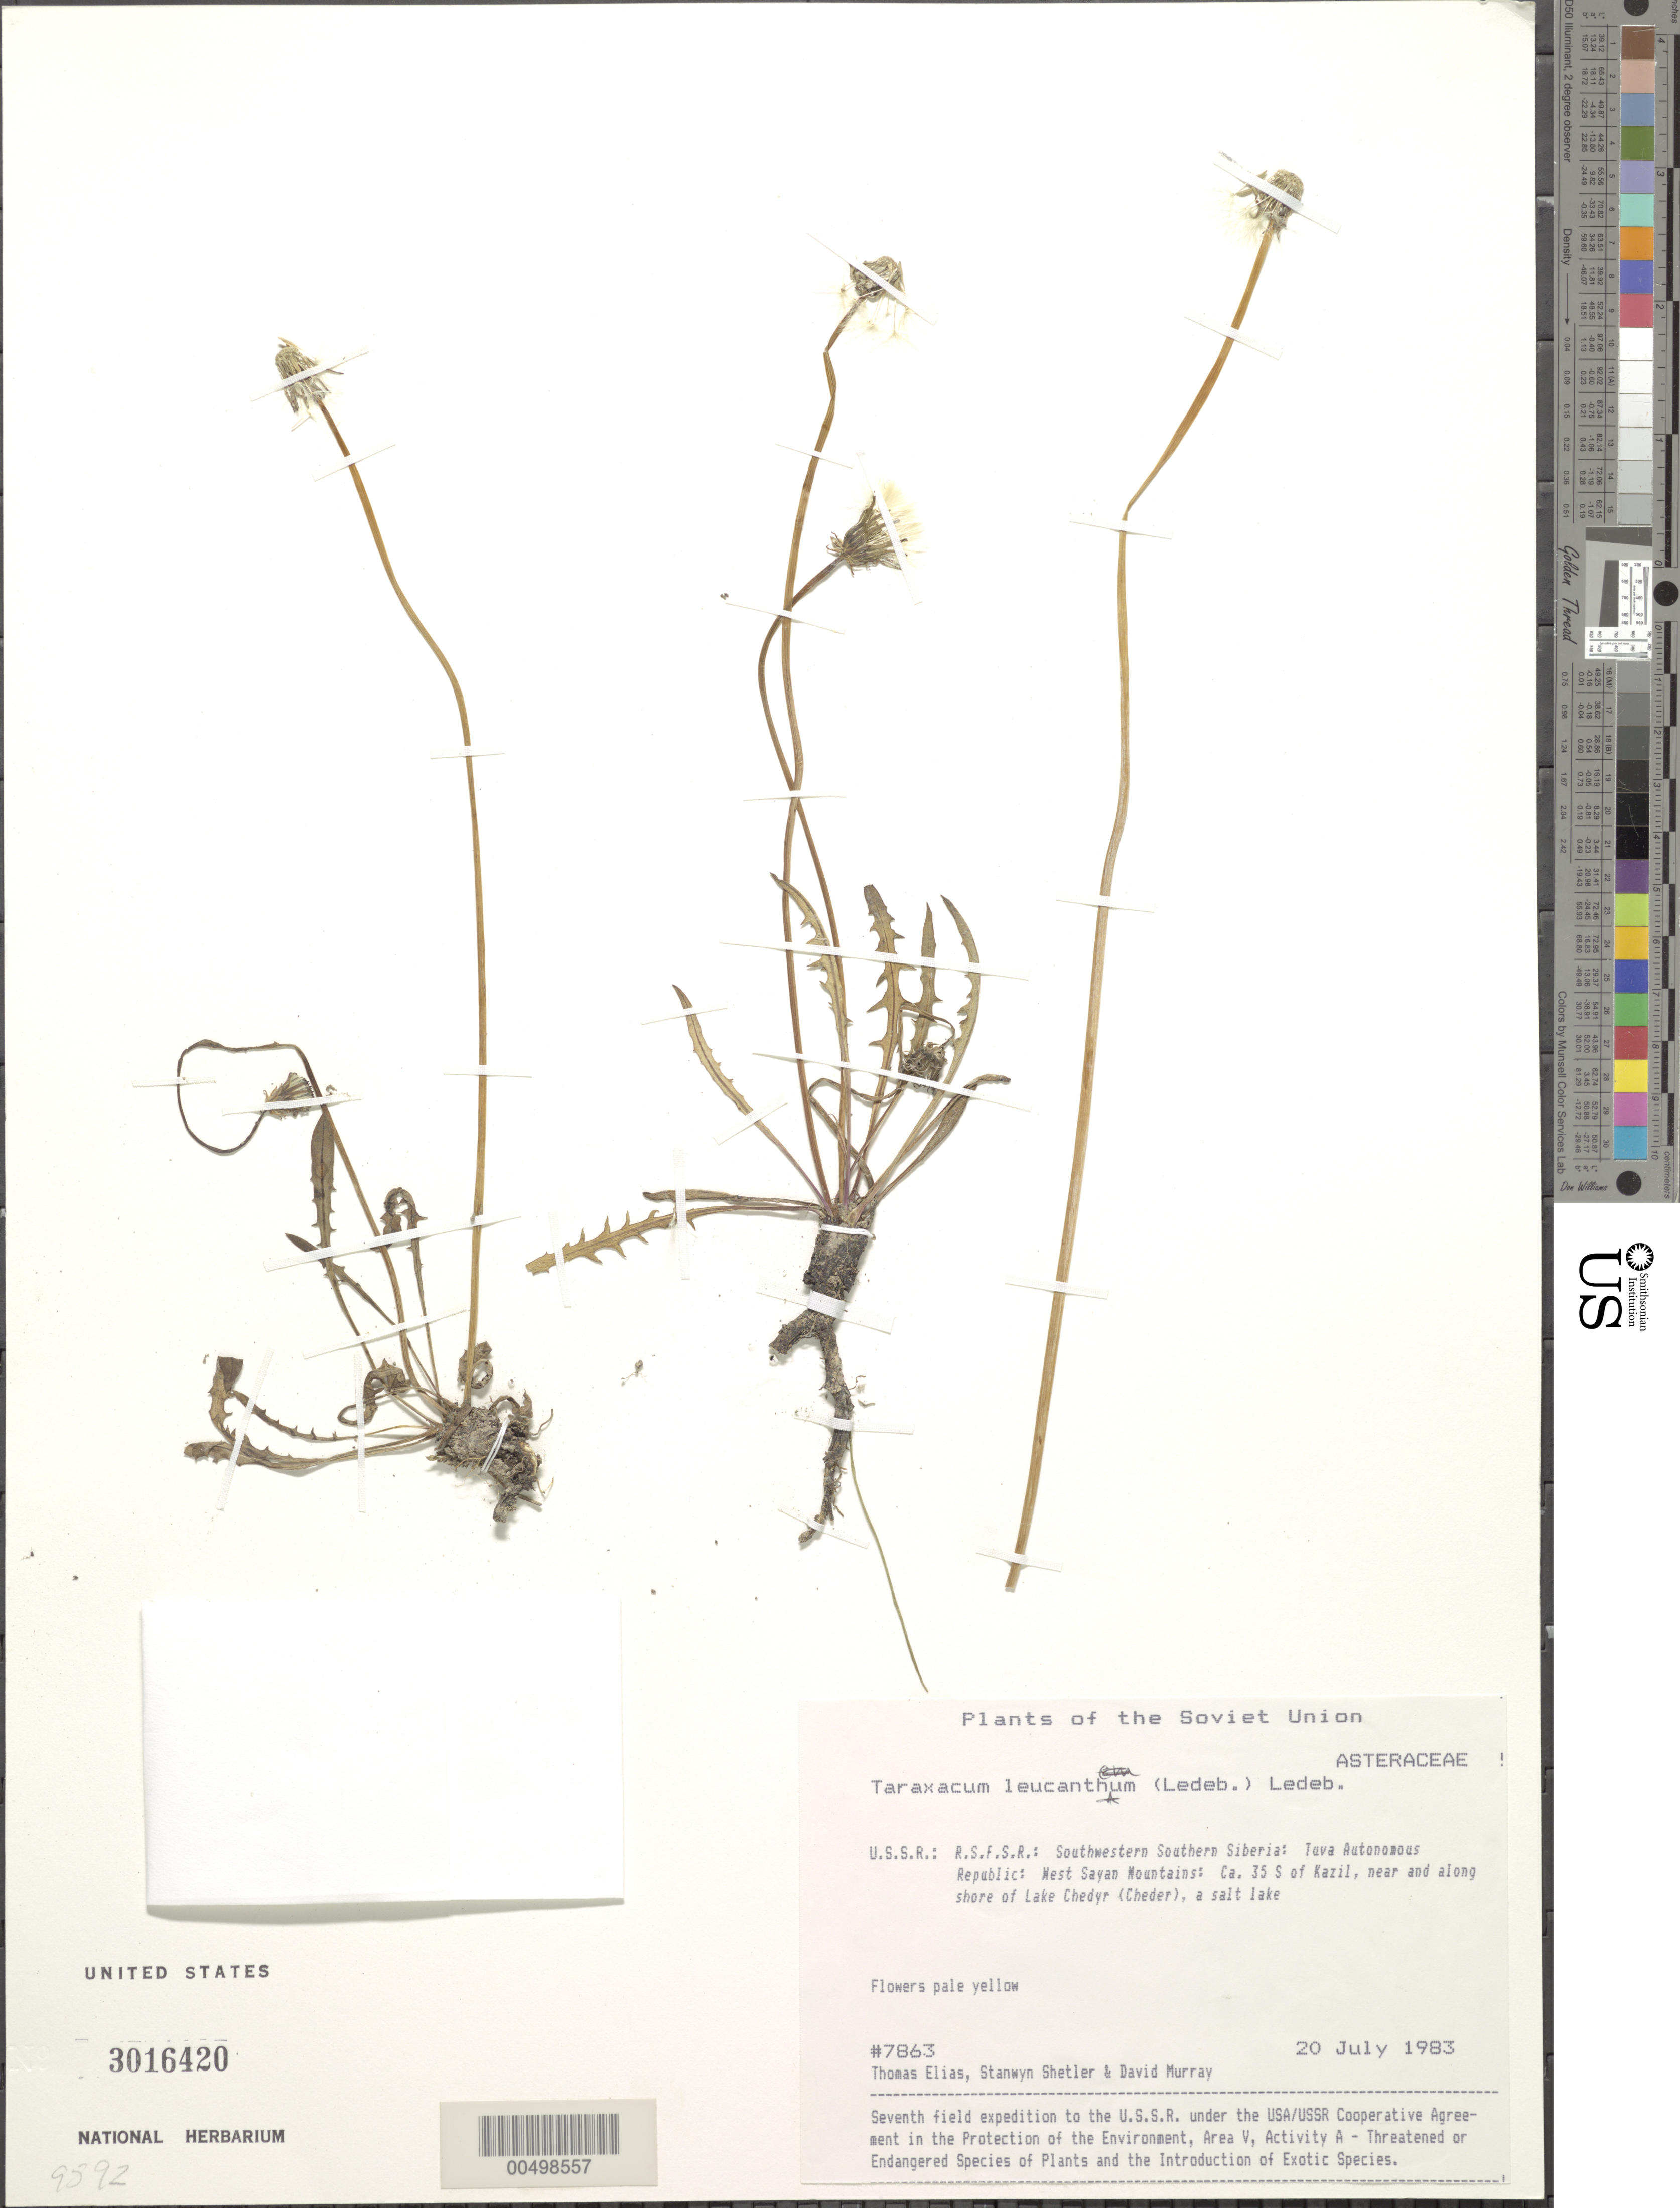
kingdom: Plantae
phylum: Tracheophyta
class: Magnoliopsida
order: Asterales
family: Asteraceae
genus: Taraxacum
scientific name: Taraxacum leucanthum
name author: (Ledeb.) Ledeb.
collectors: T. Elias, S. Shetler & D. F. Murray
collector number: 7863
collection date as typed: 20 Jul 1983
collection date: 1983-07-20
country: Russian Federation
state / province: Tuva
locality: West Sayan Mountains, ca. 35 [km] S of Kazil [Kyzyl], near and along shore of Lake Chedyr (Cheder)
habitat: near and along shore of salt lake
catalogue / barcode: US 3016420